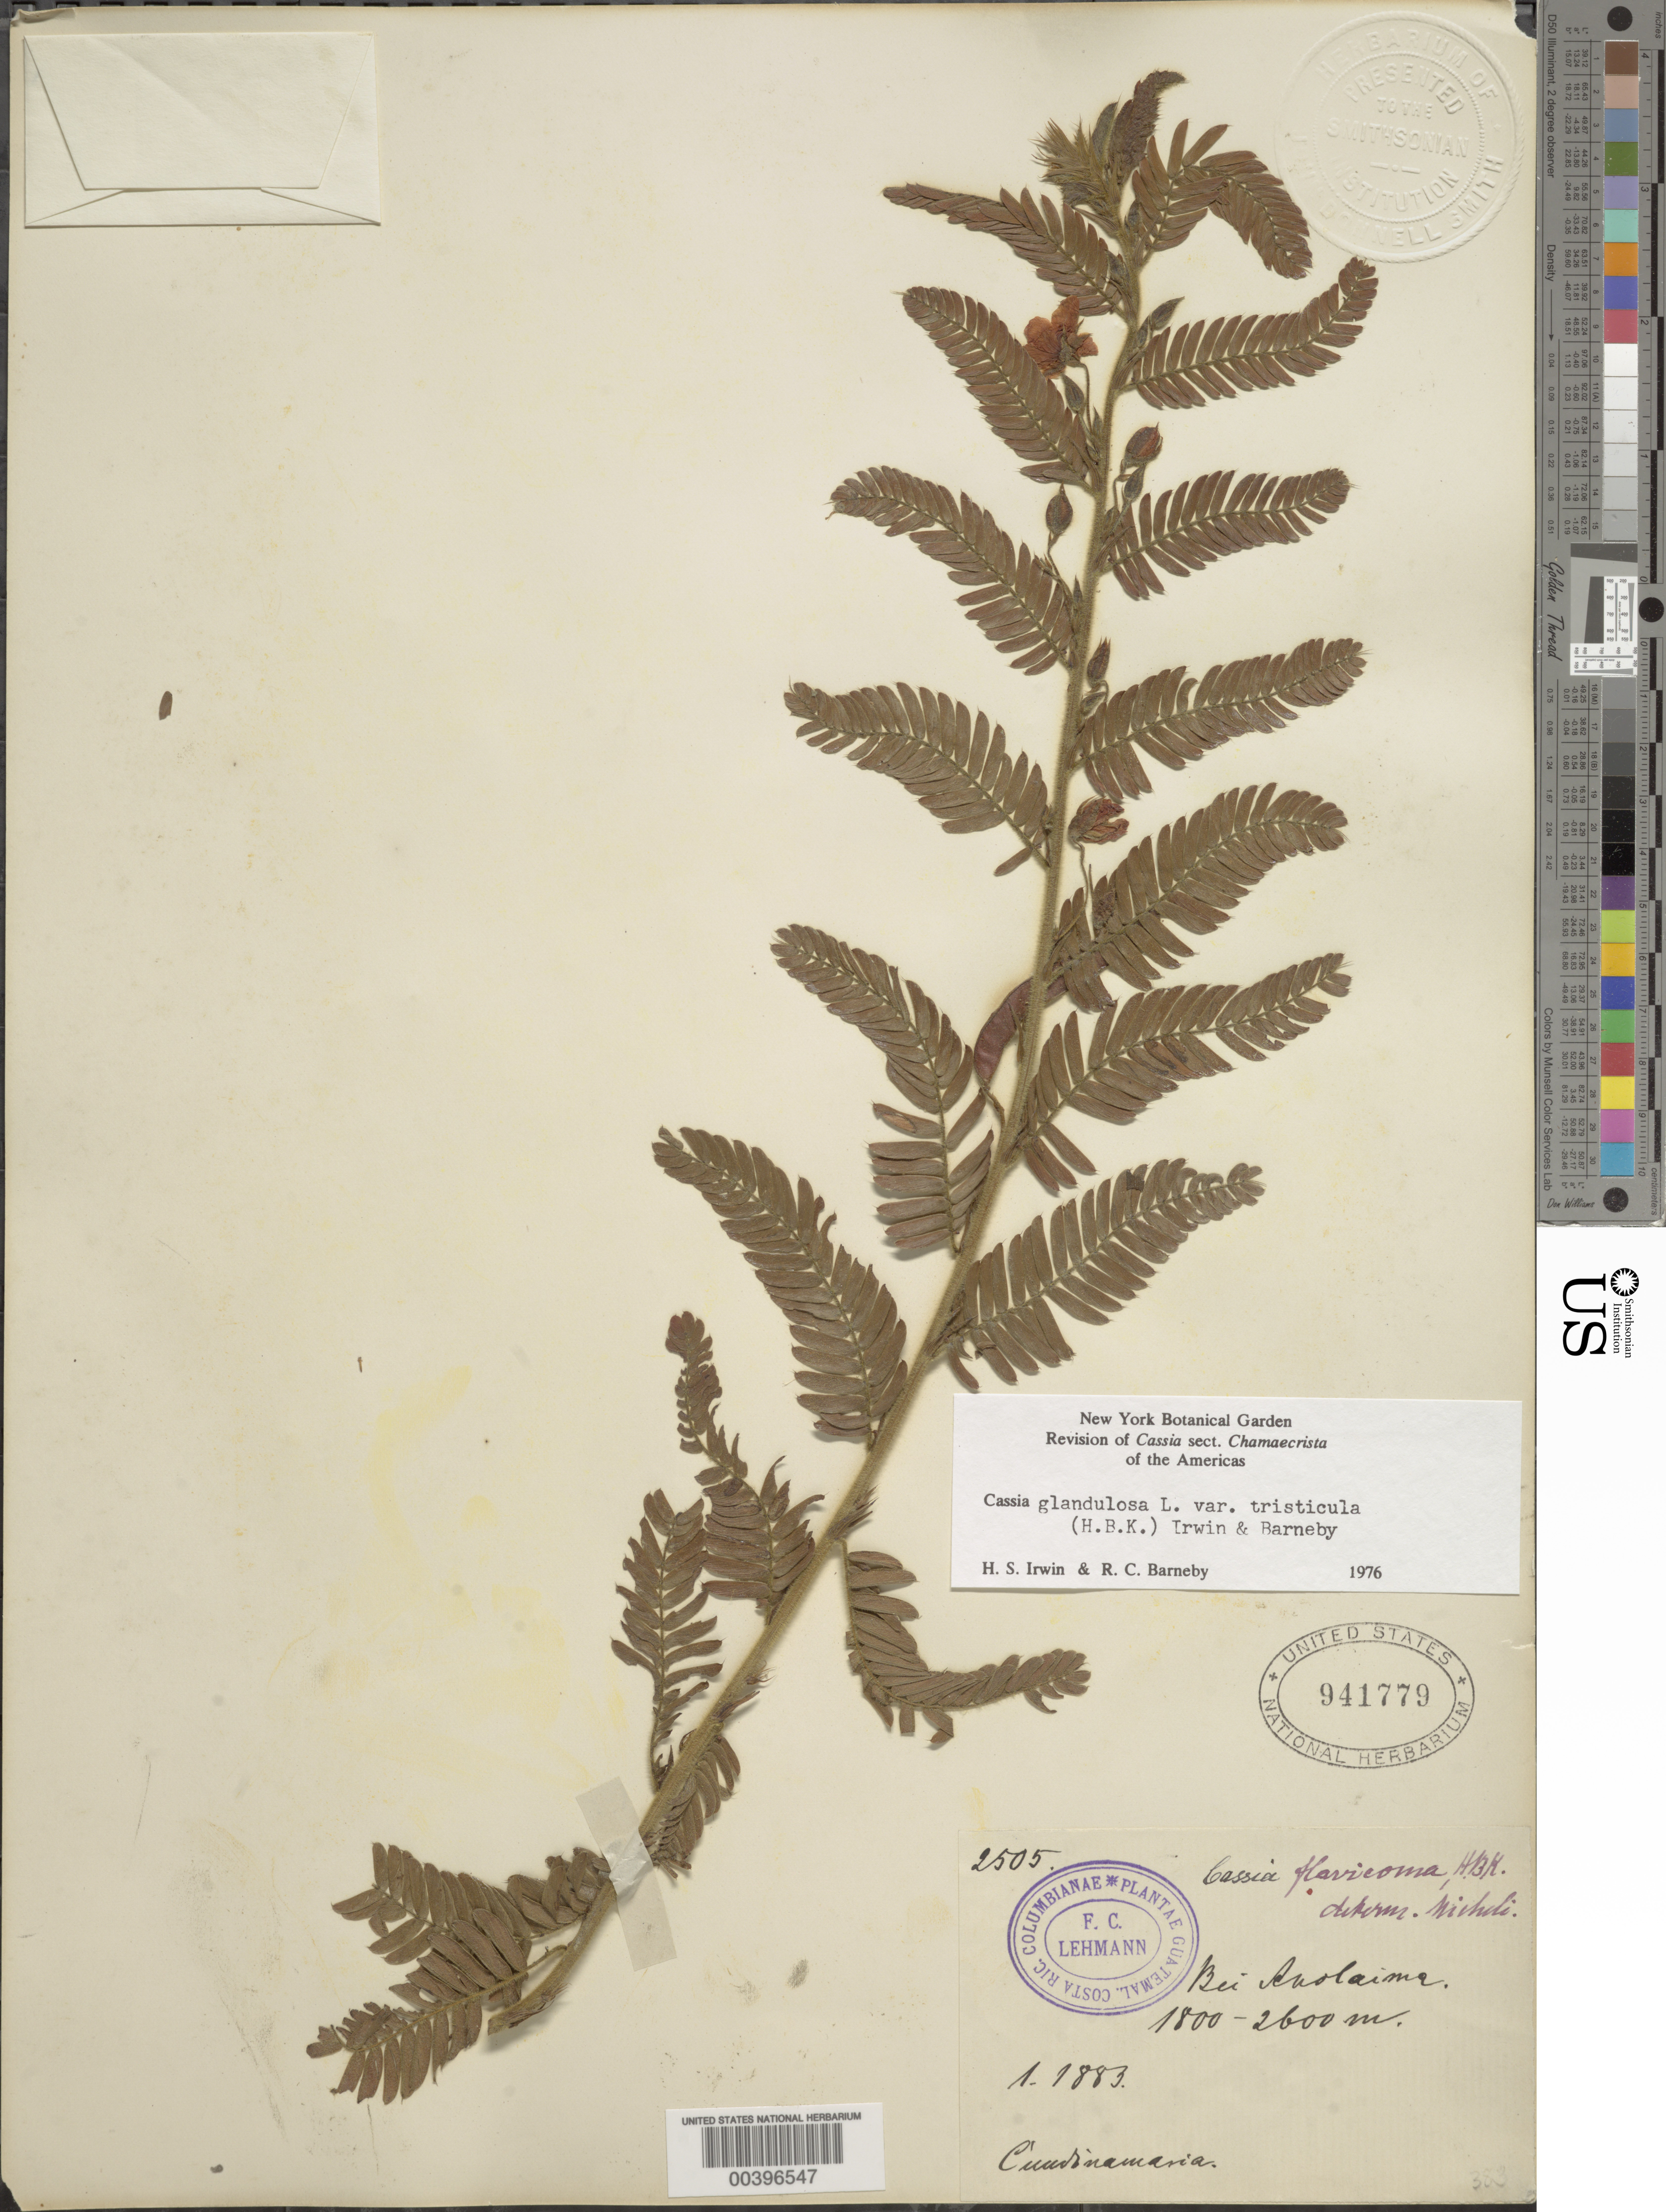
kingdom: Plantae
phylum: Tracheophyta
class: Magnoliopsida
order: Fabales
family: Fabaceae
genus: Chamaecrista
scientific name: Chamaecrista glandulosa var. tristicula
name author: (Kunth) H.S. Irwin & Barneby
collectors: F. C. Lehmann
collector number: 2505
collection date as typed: Jan 1883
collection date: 1883-01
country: Colombia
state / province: Cundinamarca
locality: Bei Anolaima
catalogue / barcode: US 941779